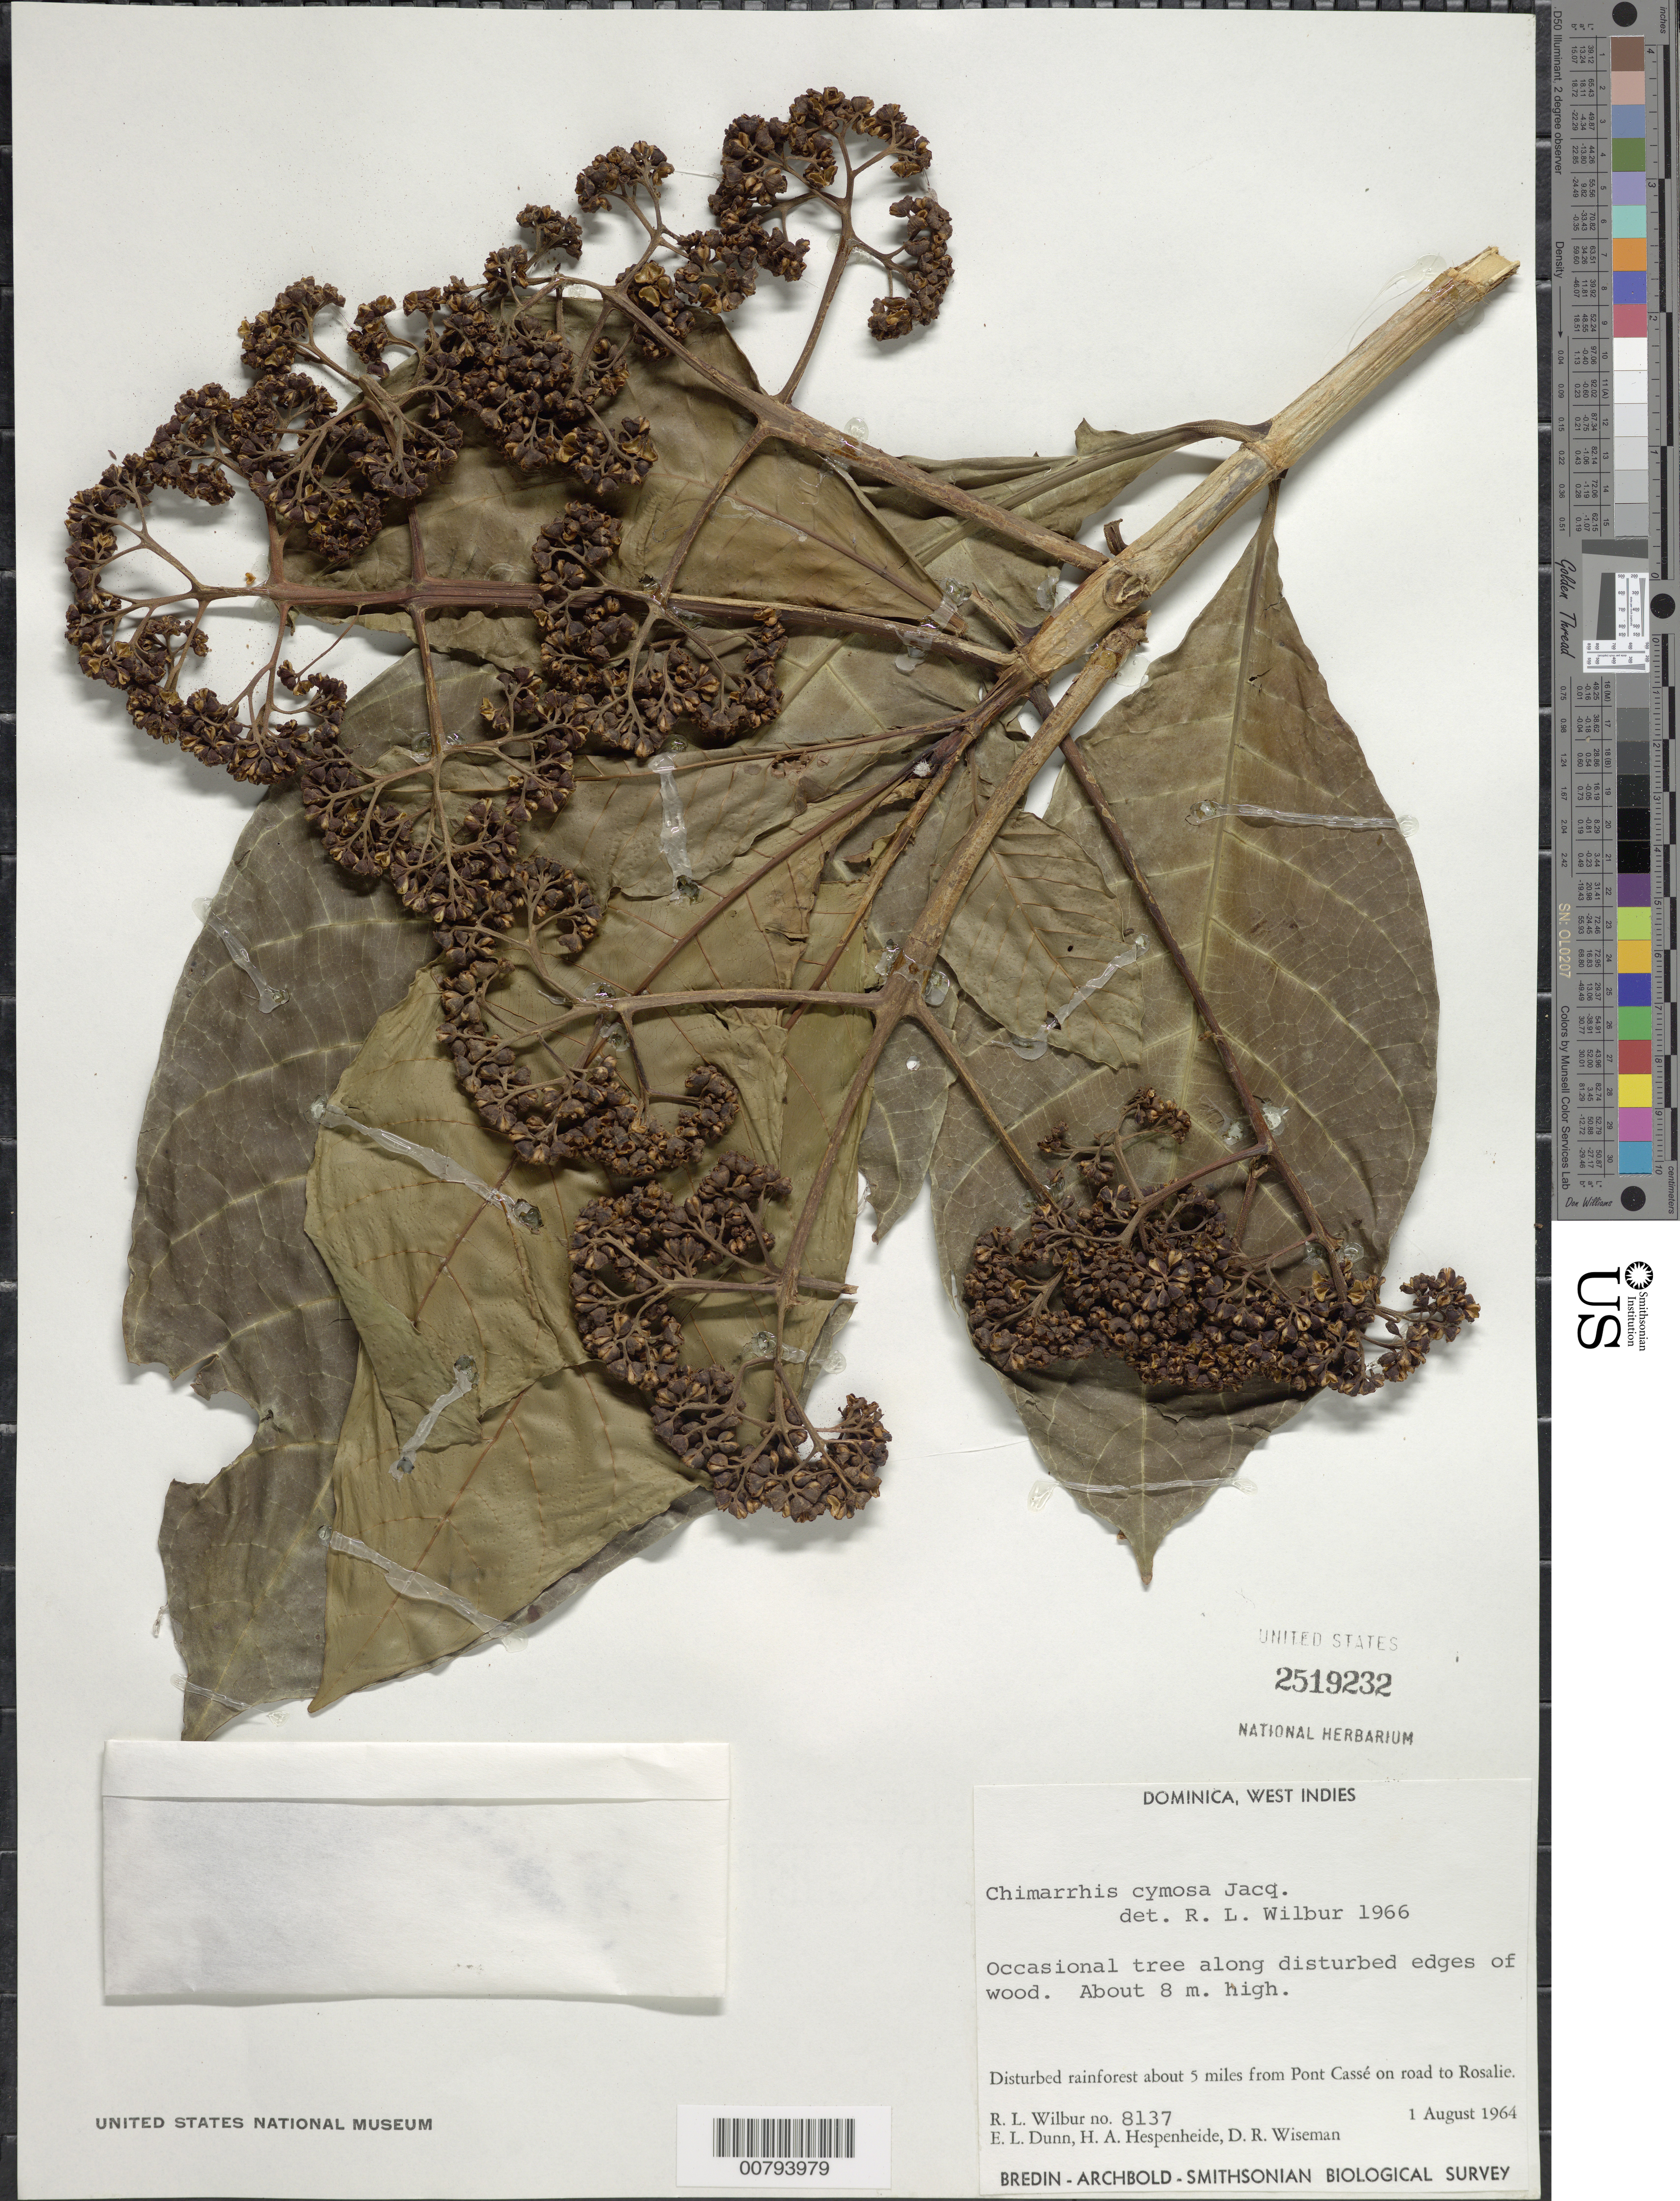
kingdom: Plantae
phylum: Tracheophyta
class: Magnoliopsida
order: Gentianales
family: Rubiaceae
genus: Chimarrhis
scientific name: Chimarrhis cymosa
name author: Jacq.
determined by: Wilbur, R. L.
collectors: R. L. Wilbur, E. Dunn, H. A. Hespenheide & D. R. Wiseman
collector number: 8137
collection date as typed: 01 Aug 1964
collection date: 1964-08-01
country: Dominica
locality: About 5 miles from Pont Cass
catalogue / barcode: US 2519232